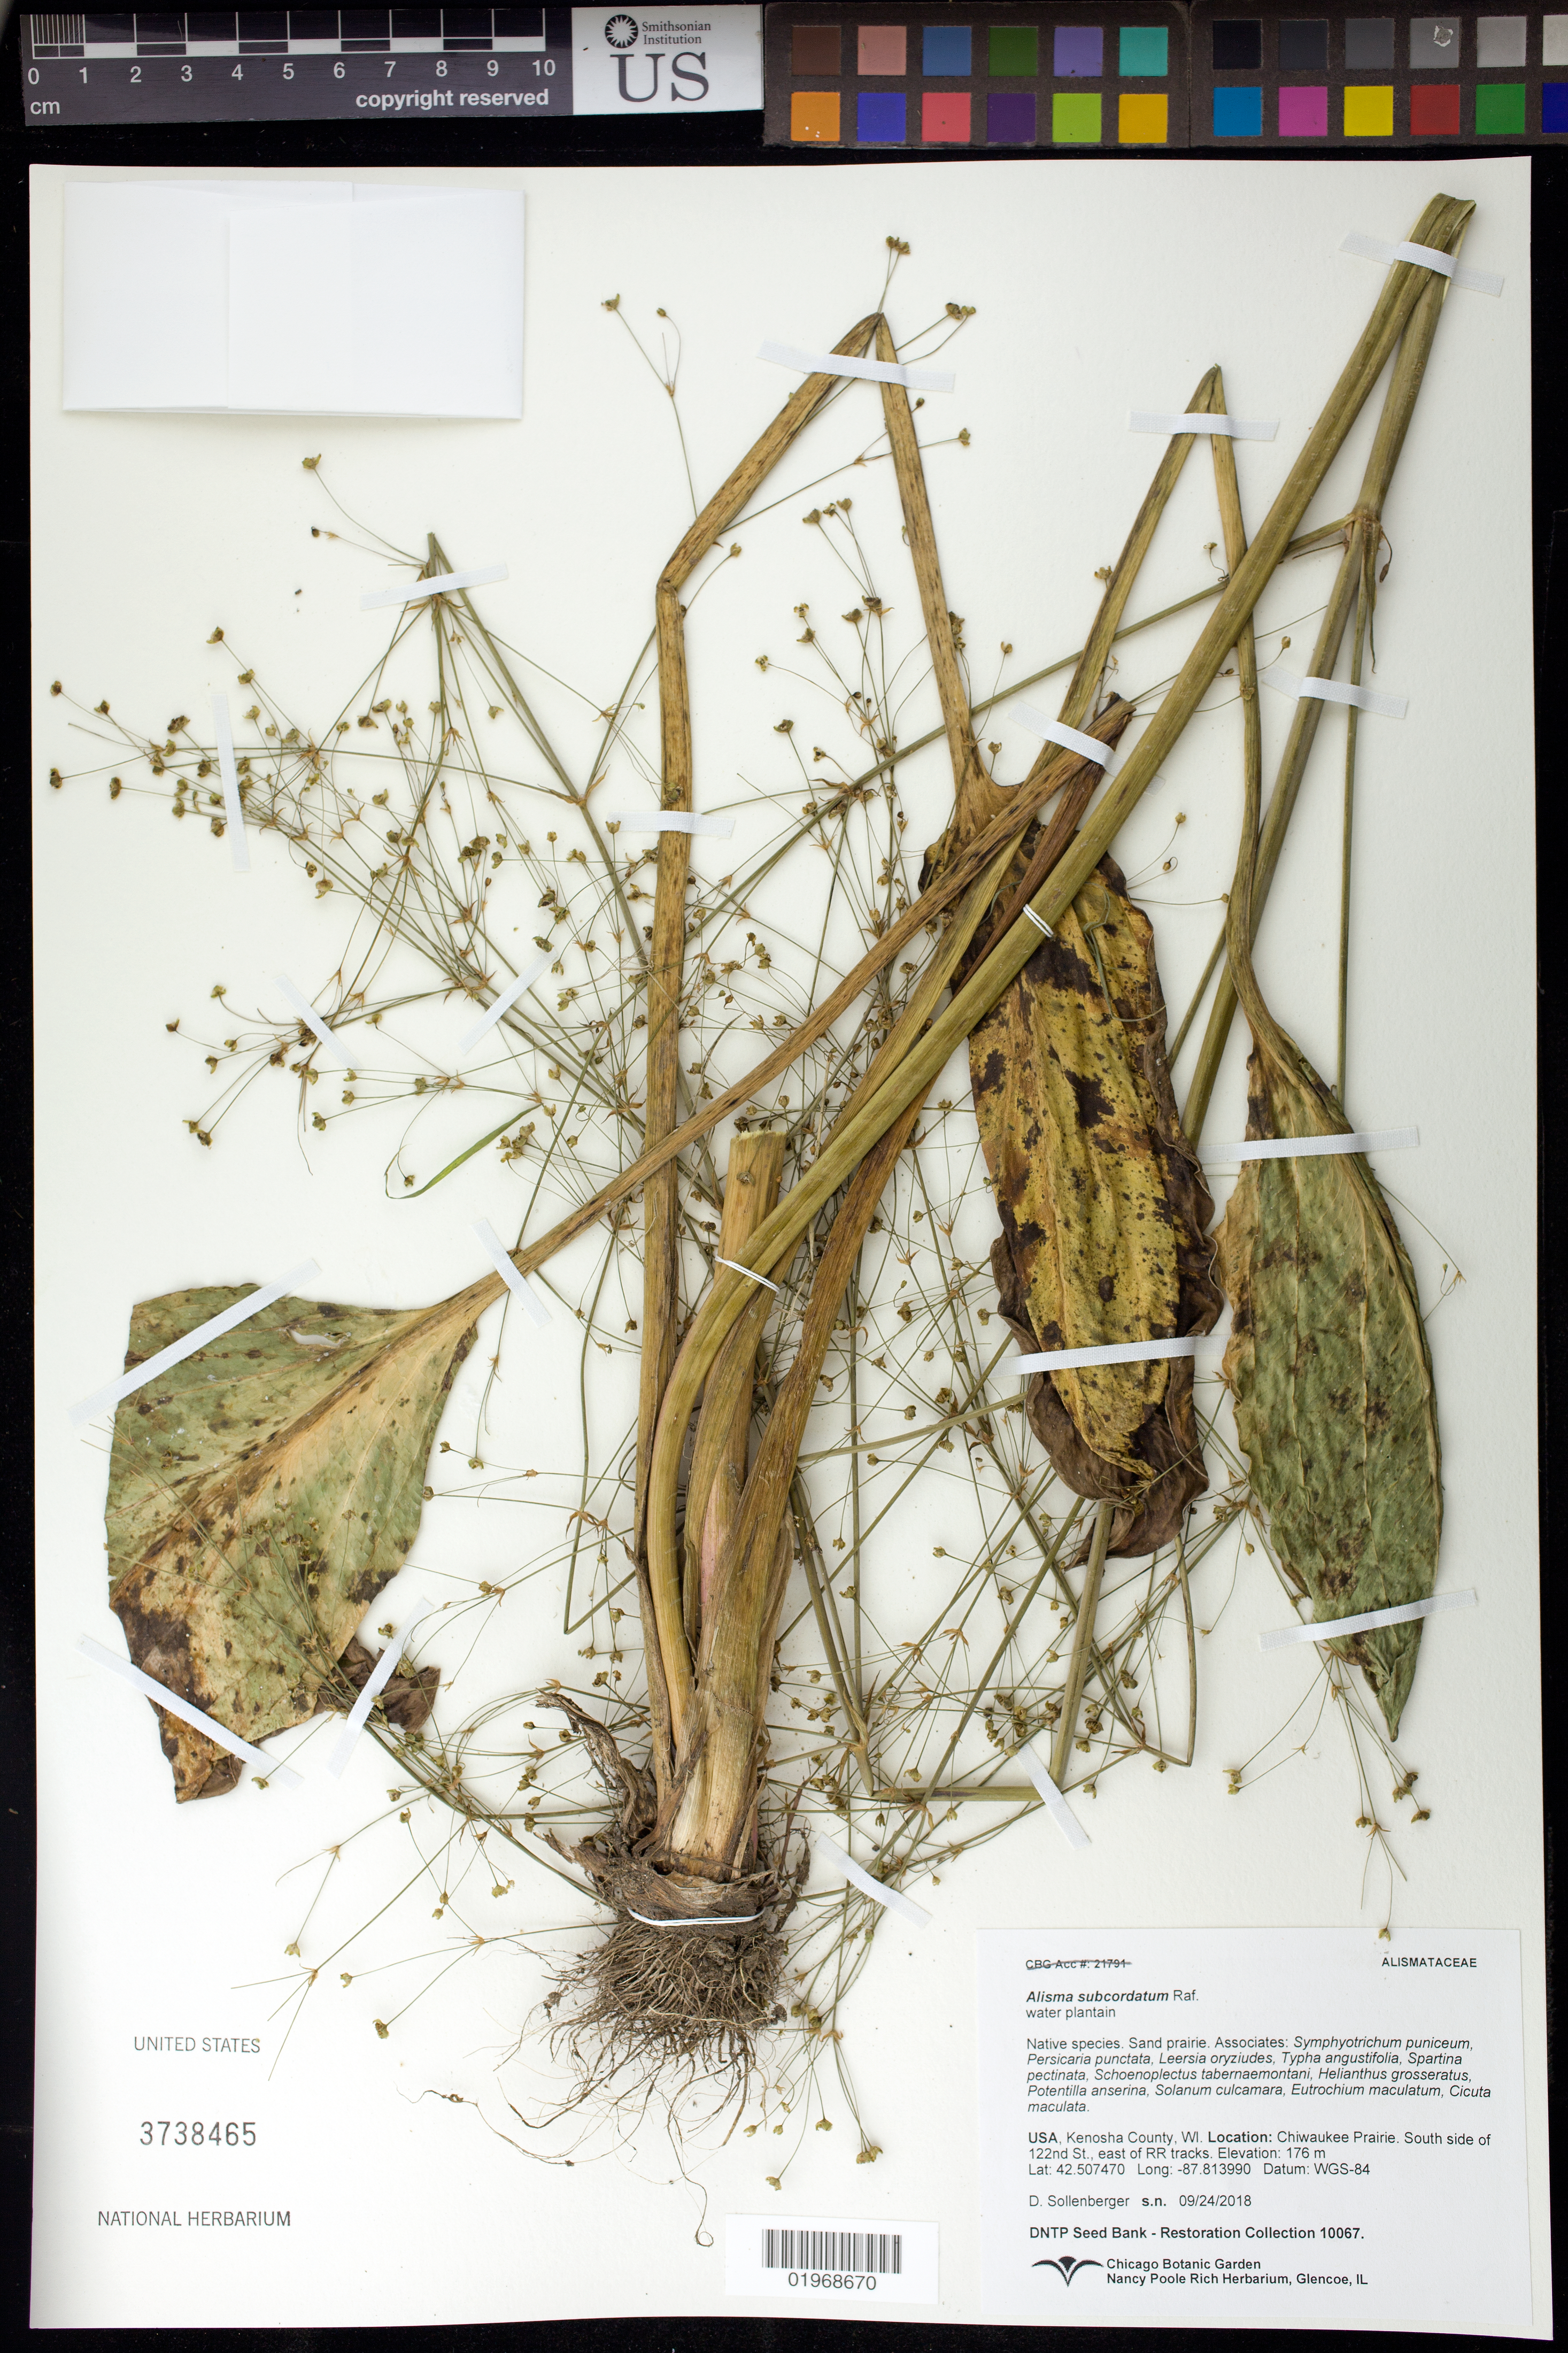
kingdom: Plantae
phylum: Tracheophyta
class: Liliopsida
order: Alismatales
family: Alismataceae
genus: Alisma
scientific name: Alisma subcordatum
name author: Raf.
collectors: D. Sollenberger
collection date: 2018-09-24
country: United States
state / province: Wisconsin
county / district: Kenosha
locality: Chiwaukee Prairie, east of RR tracks, S side of 122nd St.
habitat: Sand prairie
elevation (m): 176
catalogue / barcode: US 3738465